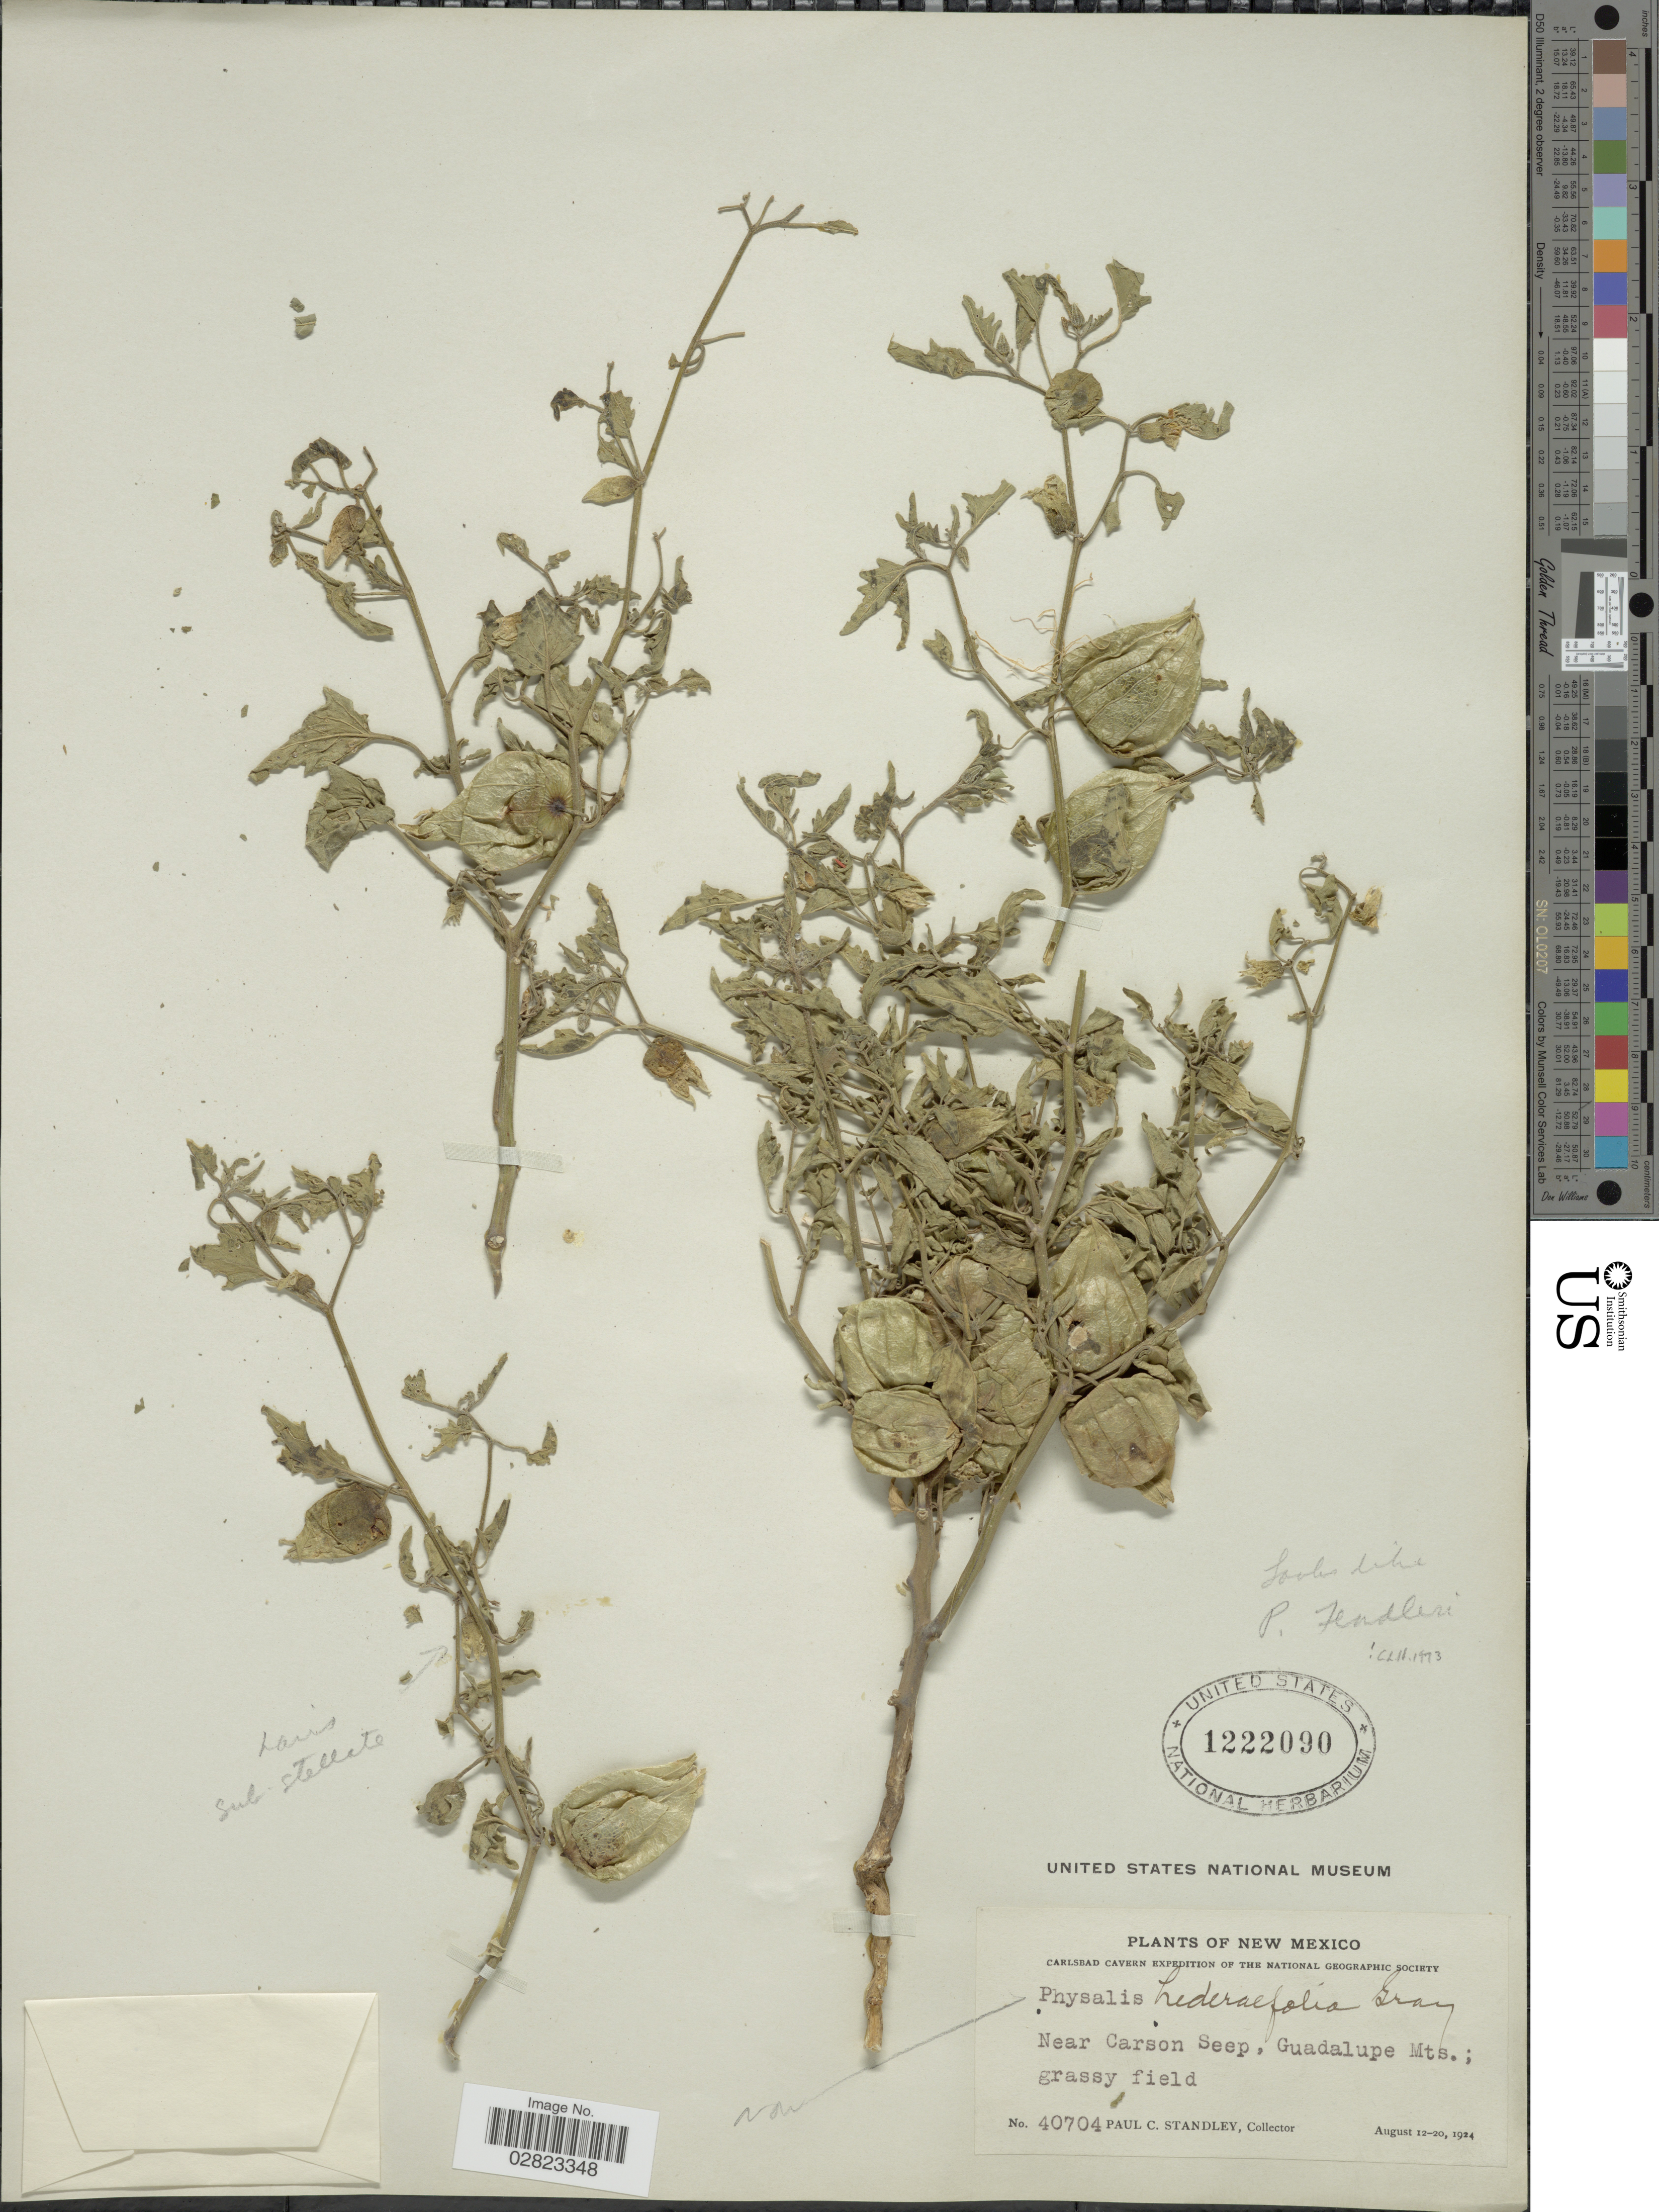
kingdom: Plantae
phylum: Tracheophyta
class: Magnoliopsida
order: Solanales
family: Solanaceae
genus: Physalis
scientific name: Physalis fendleri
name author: A. Gray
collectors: P. C. Standley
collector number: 40704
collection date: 1924-08-12/1924-08-20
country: United States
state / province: New Mexico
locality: Near Carson Seep, Guadalupe Mts.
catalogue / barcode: US 1222090